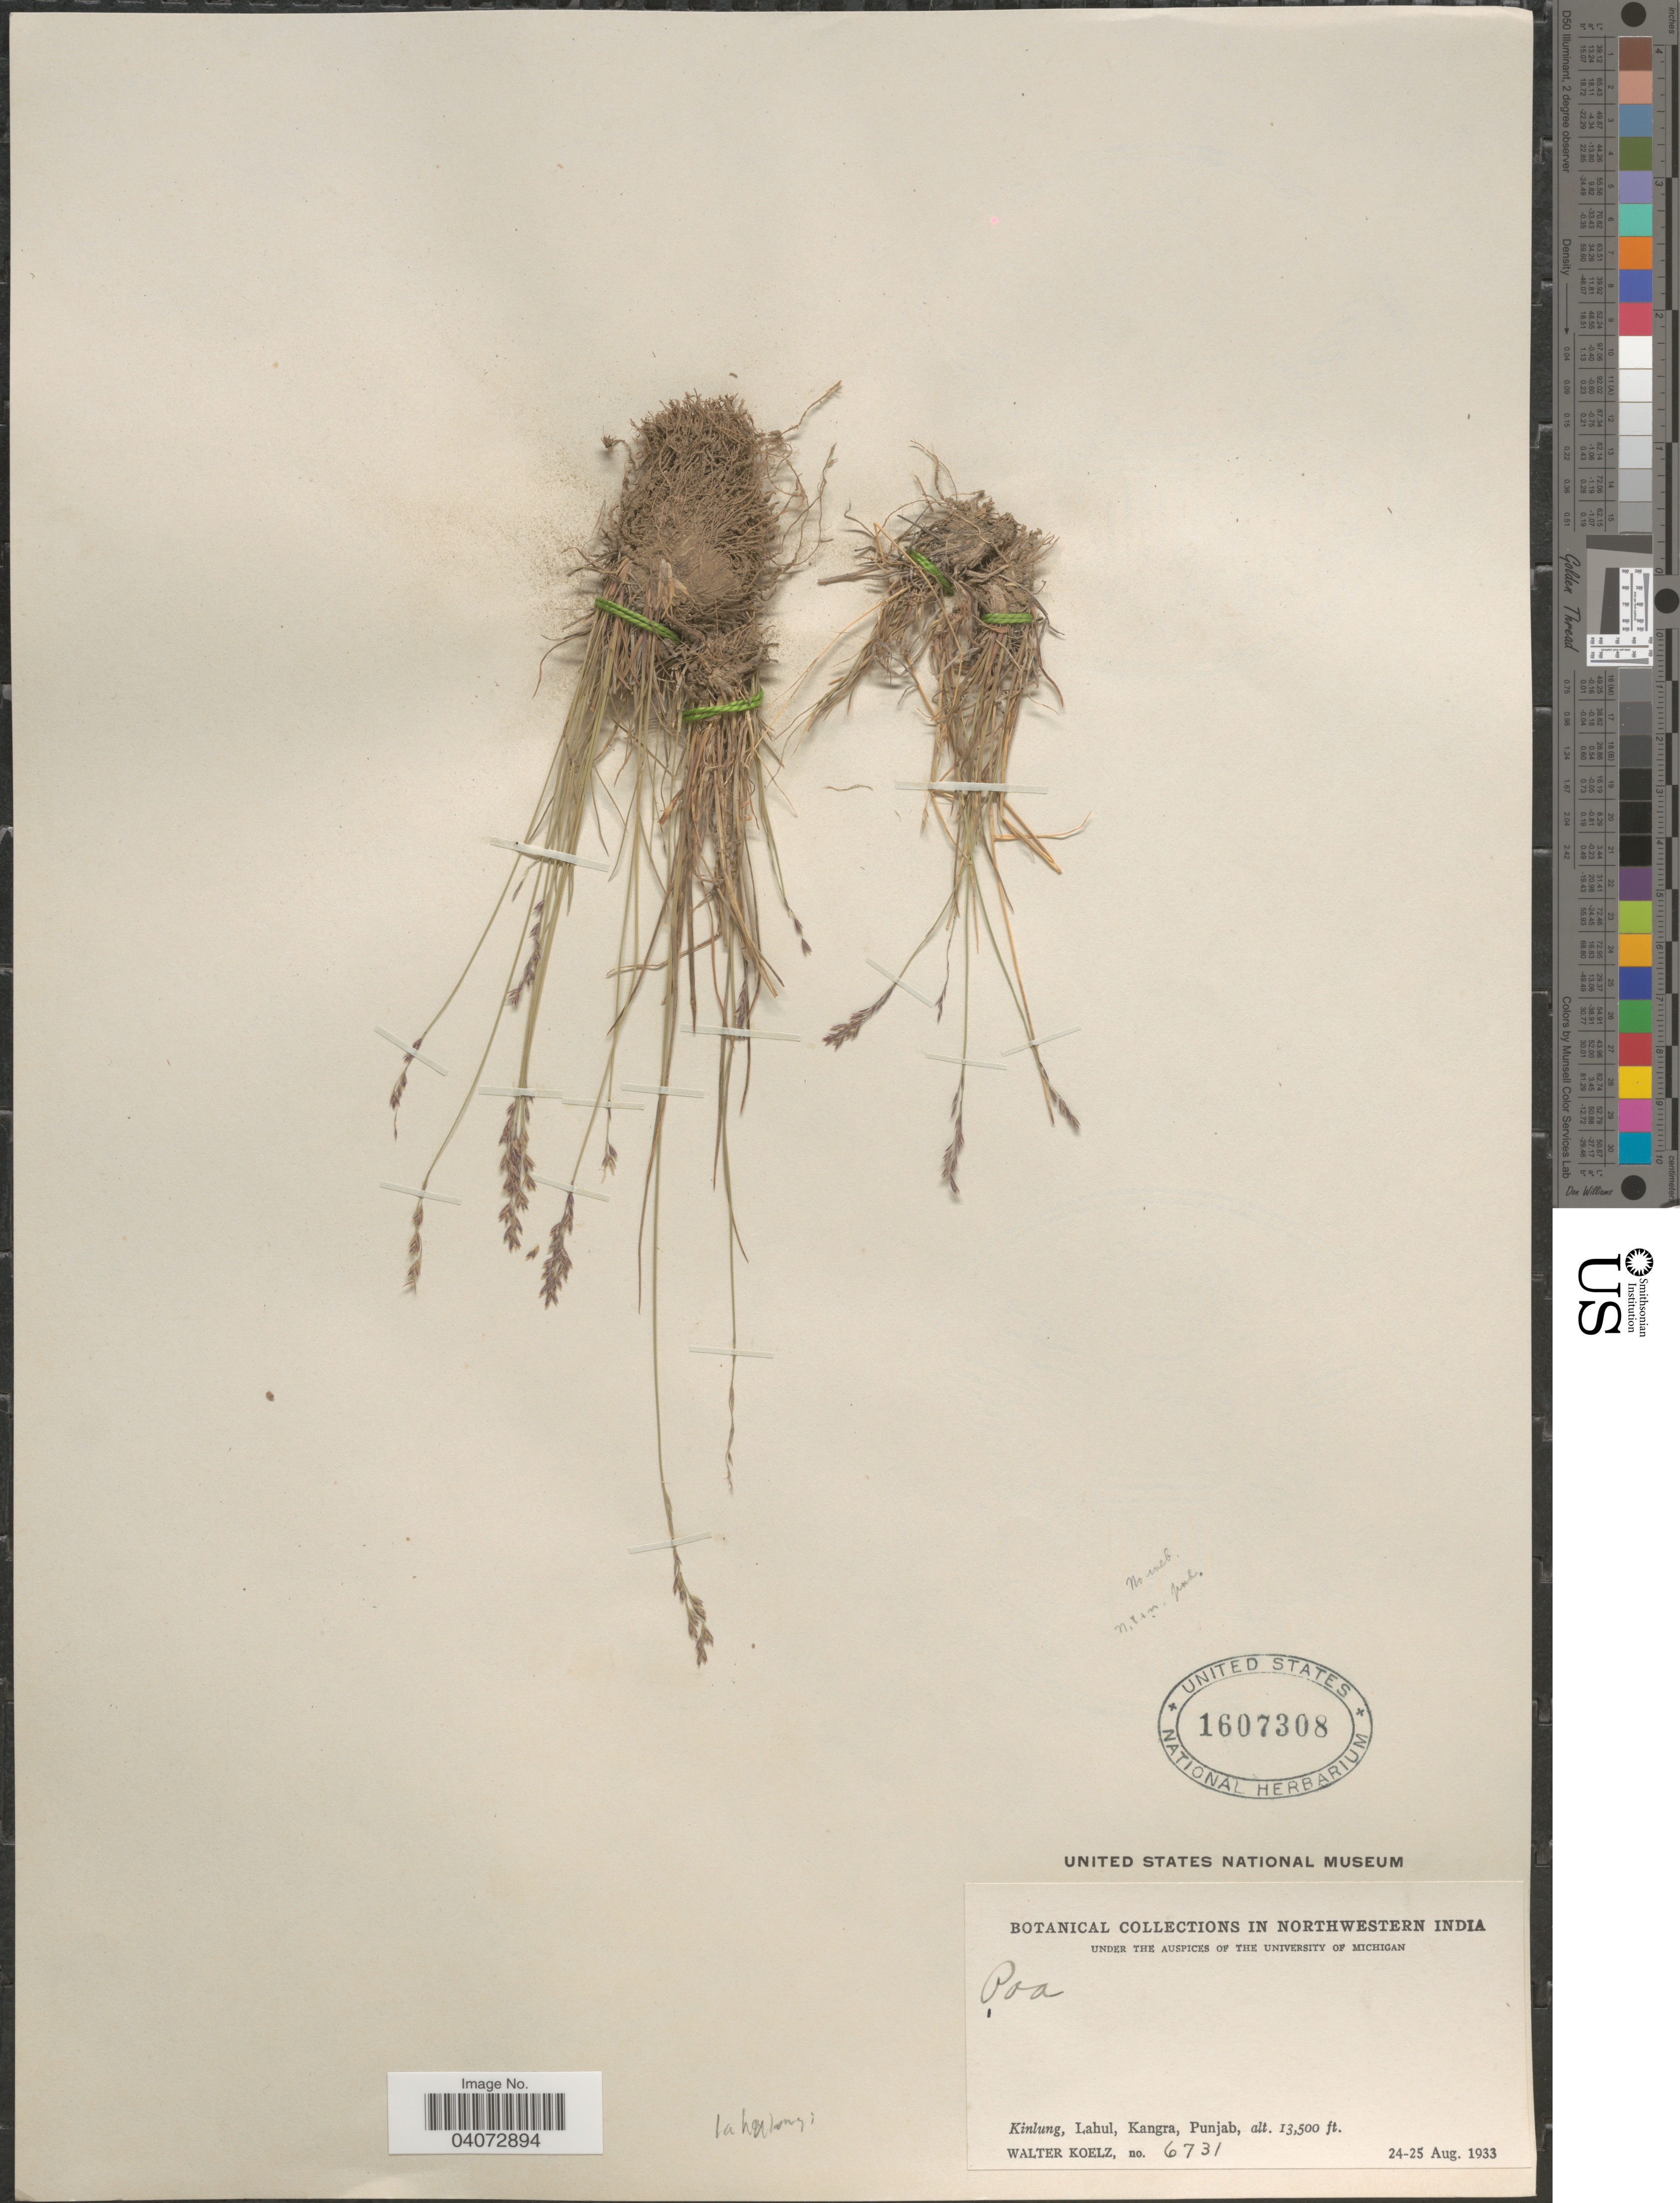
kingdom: Plantae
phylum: Tracheophyta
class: Liliopsida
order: Poales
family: Poaceae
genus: Poa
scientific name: Poa albertii subsp. lahulensis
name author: (Bor) Olonova & G.H. Zhu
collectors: W. N. Koelz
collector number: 6731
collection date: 1933-08-24/1933-08-25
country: India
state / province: Punjab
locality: Northwestern India. Kinlung, Lahul, Kangra.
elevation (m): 4115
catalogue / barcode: US 1607308